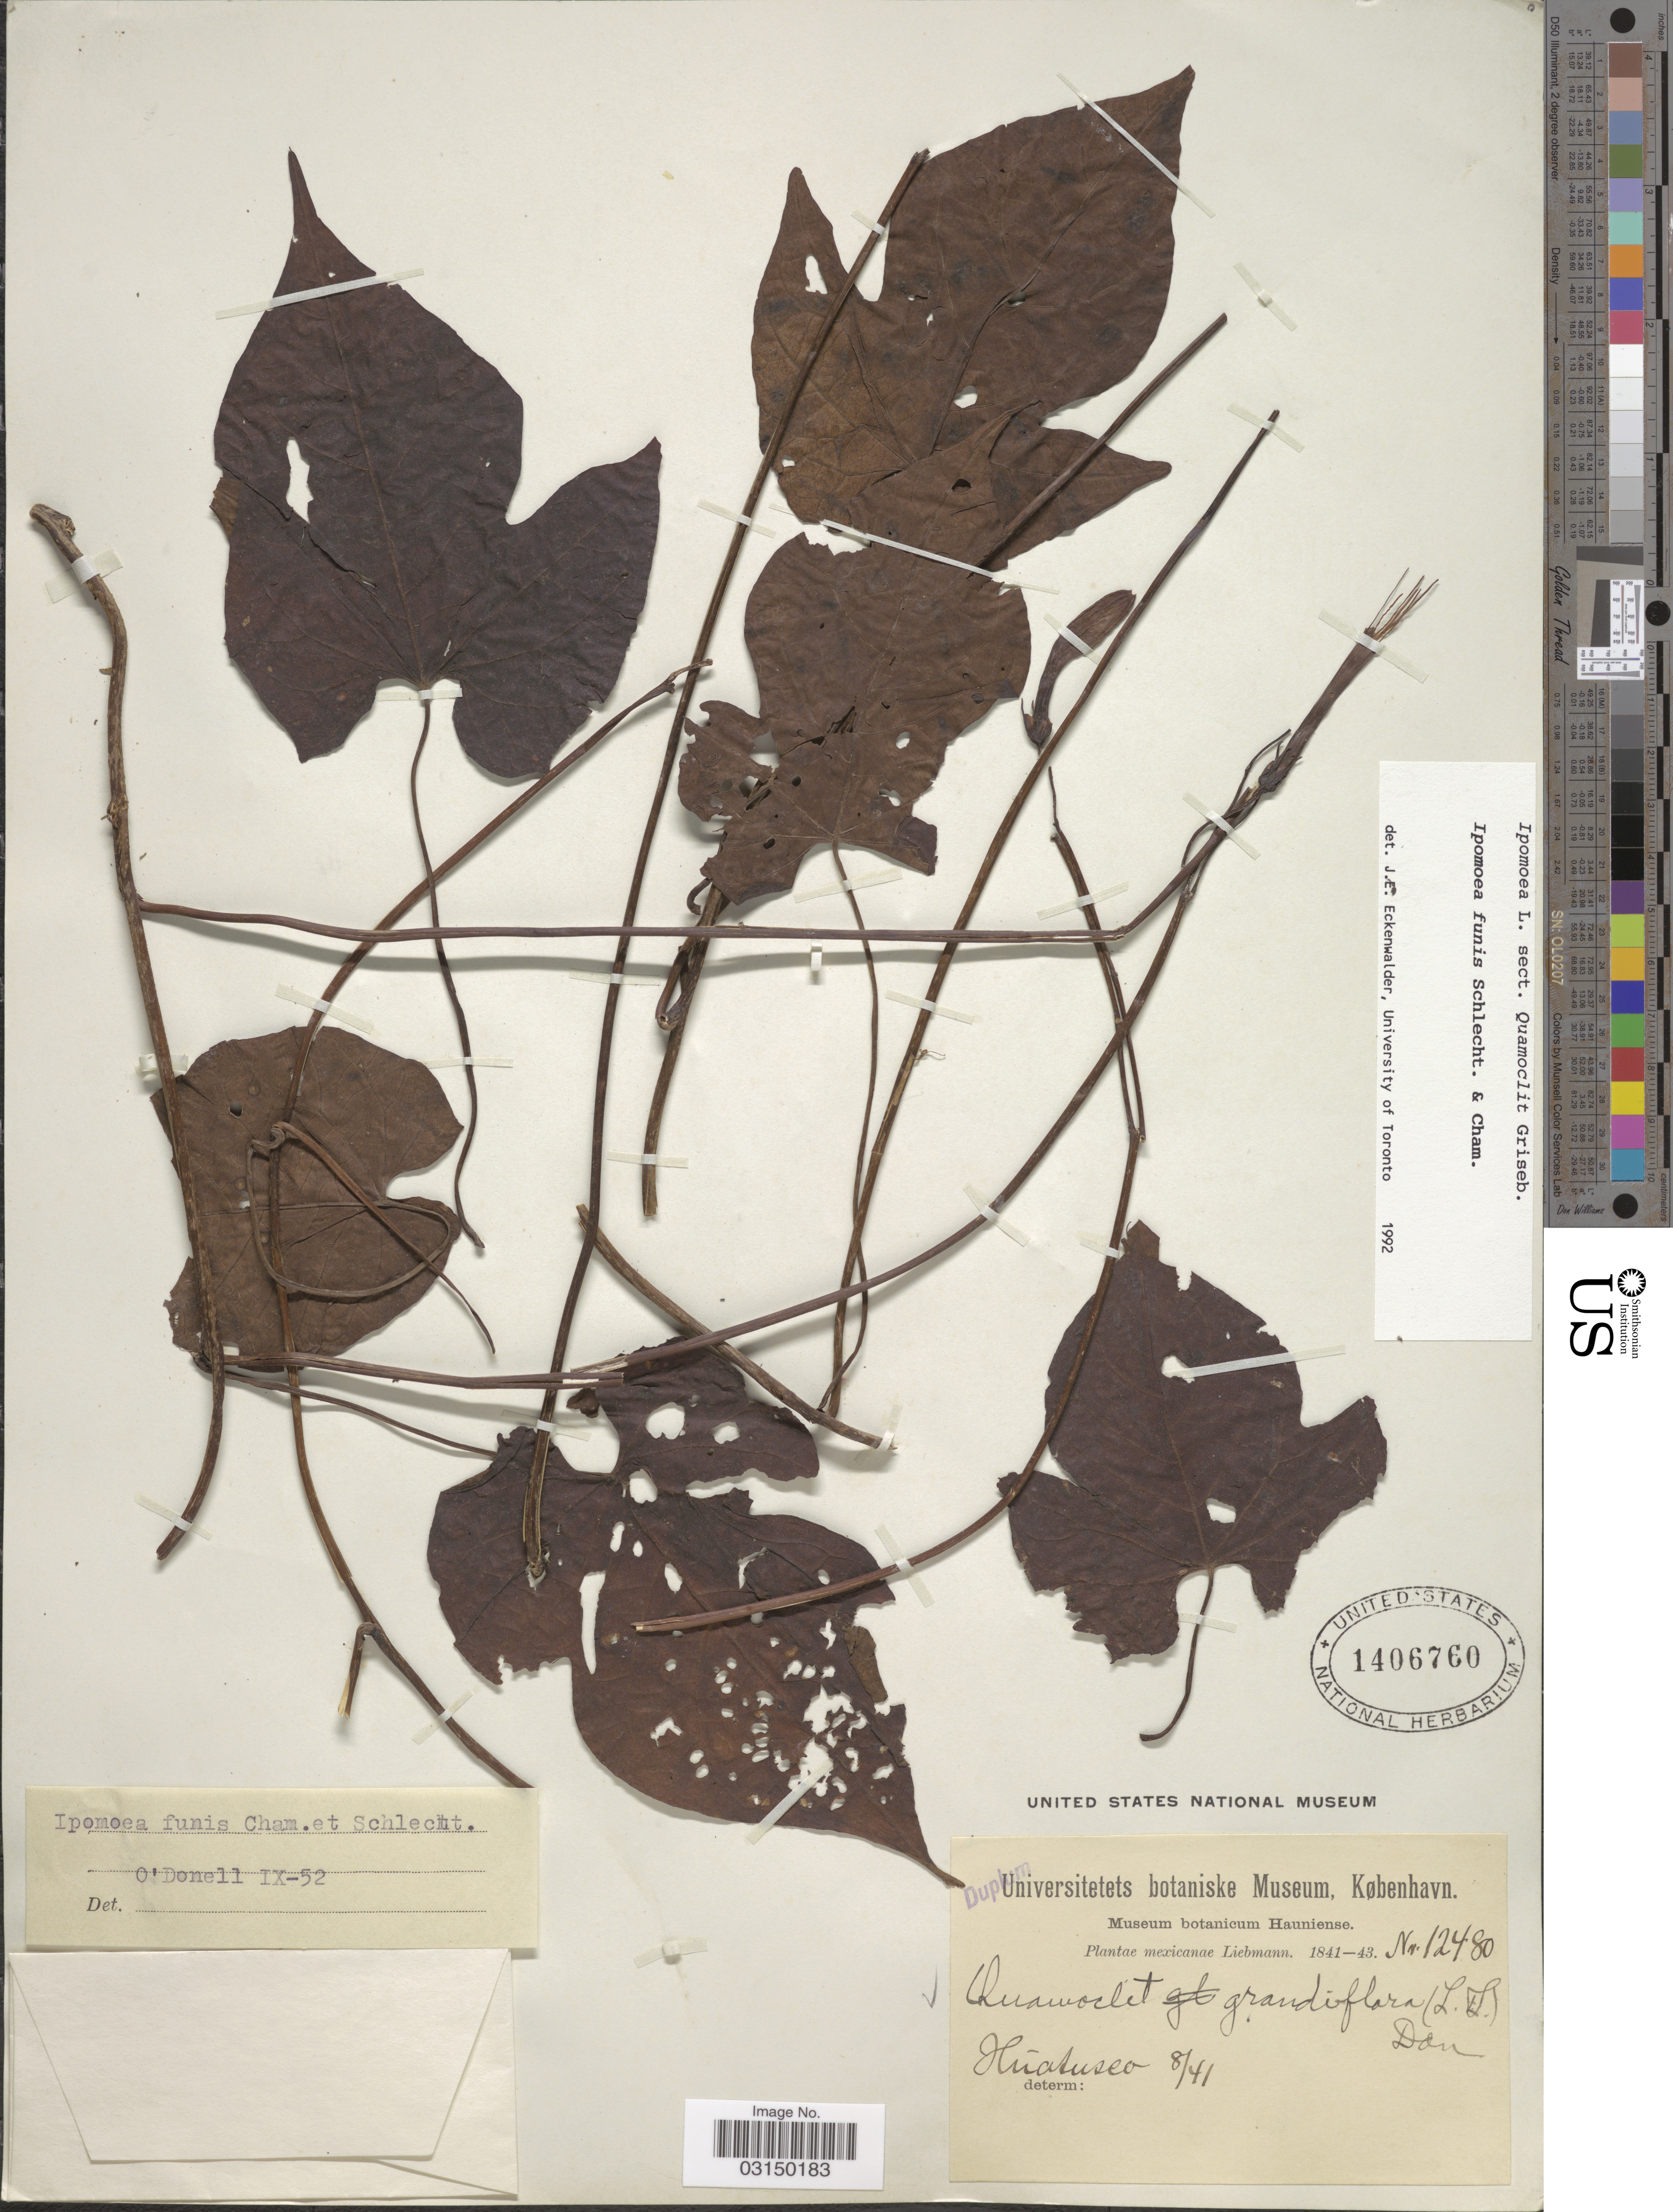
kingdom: Plantae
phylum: Tracheophyta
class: Magnoliopsida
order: Solanales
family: Convolvulaceae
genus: Ipomoea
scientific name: Ipomoea funis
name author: Schltdl. & Cham.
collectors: Liebmann, --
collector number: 12480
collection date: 1841-08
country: Mexico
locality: Húatusco.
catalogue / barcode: US 1406760